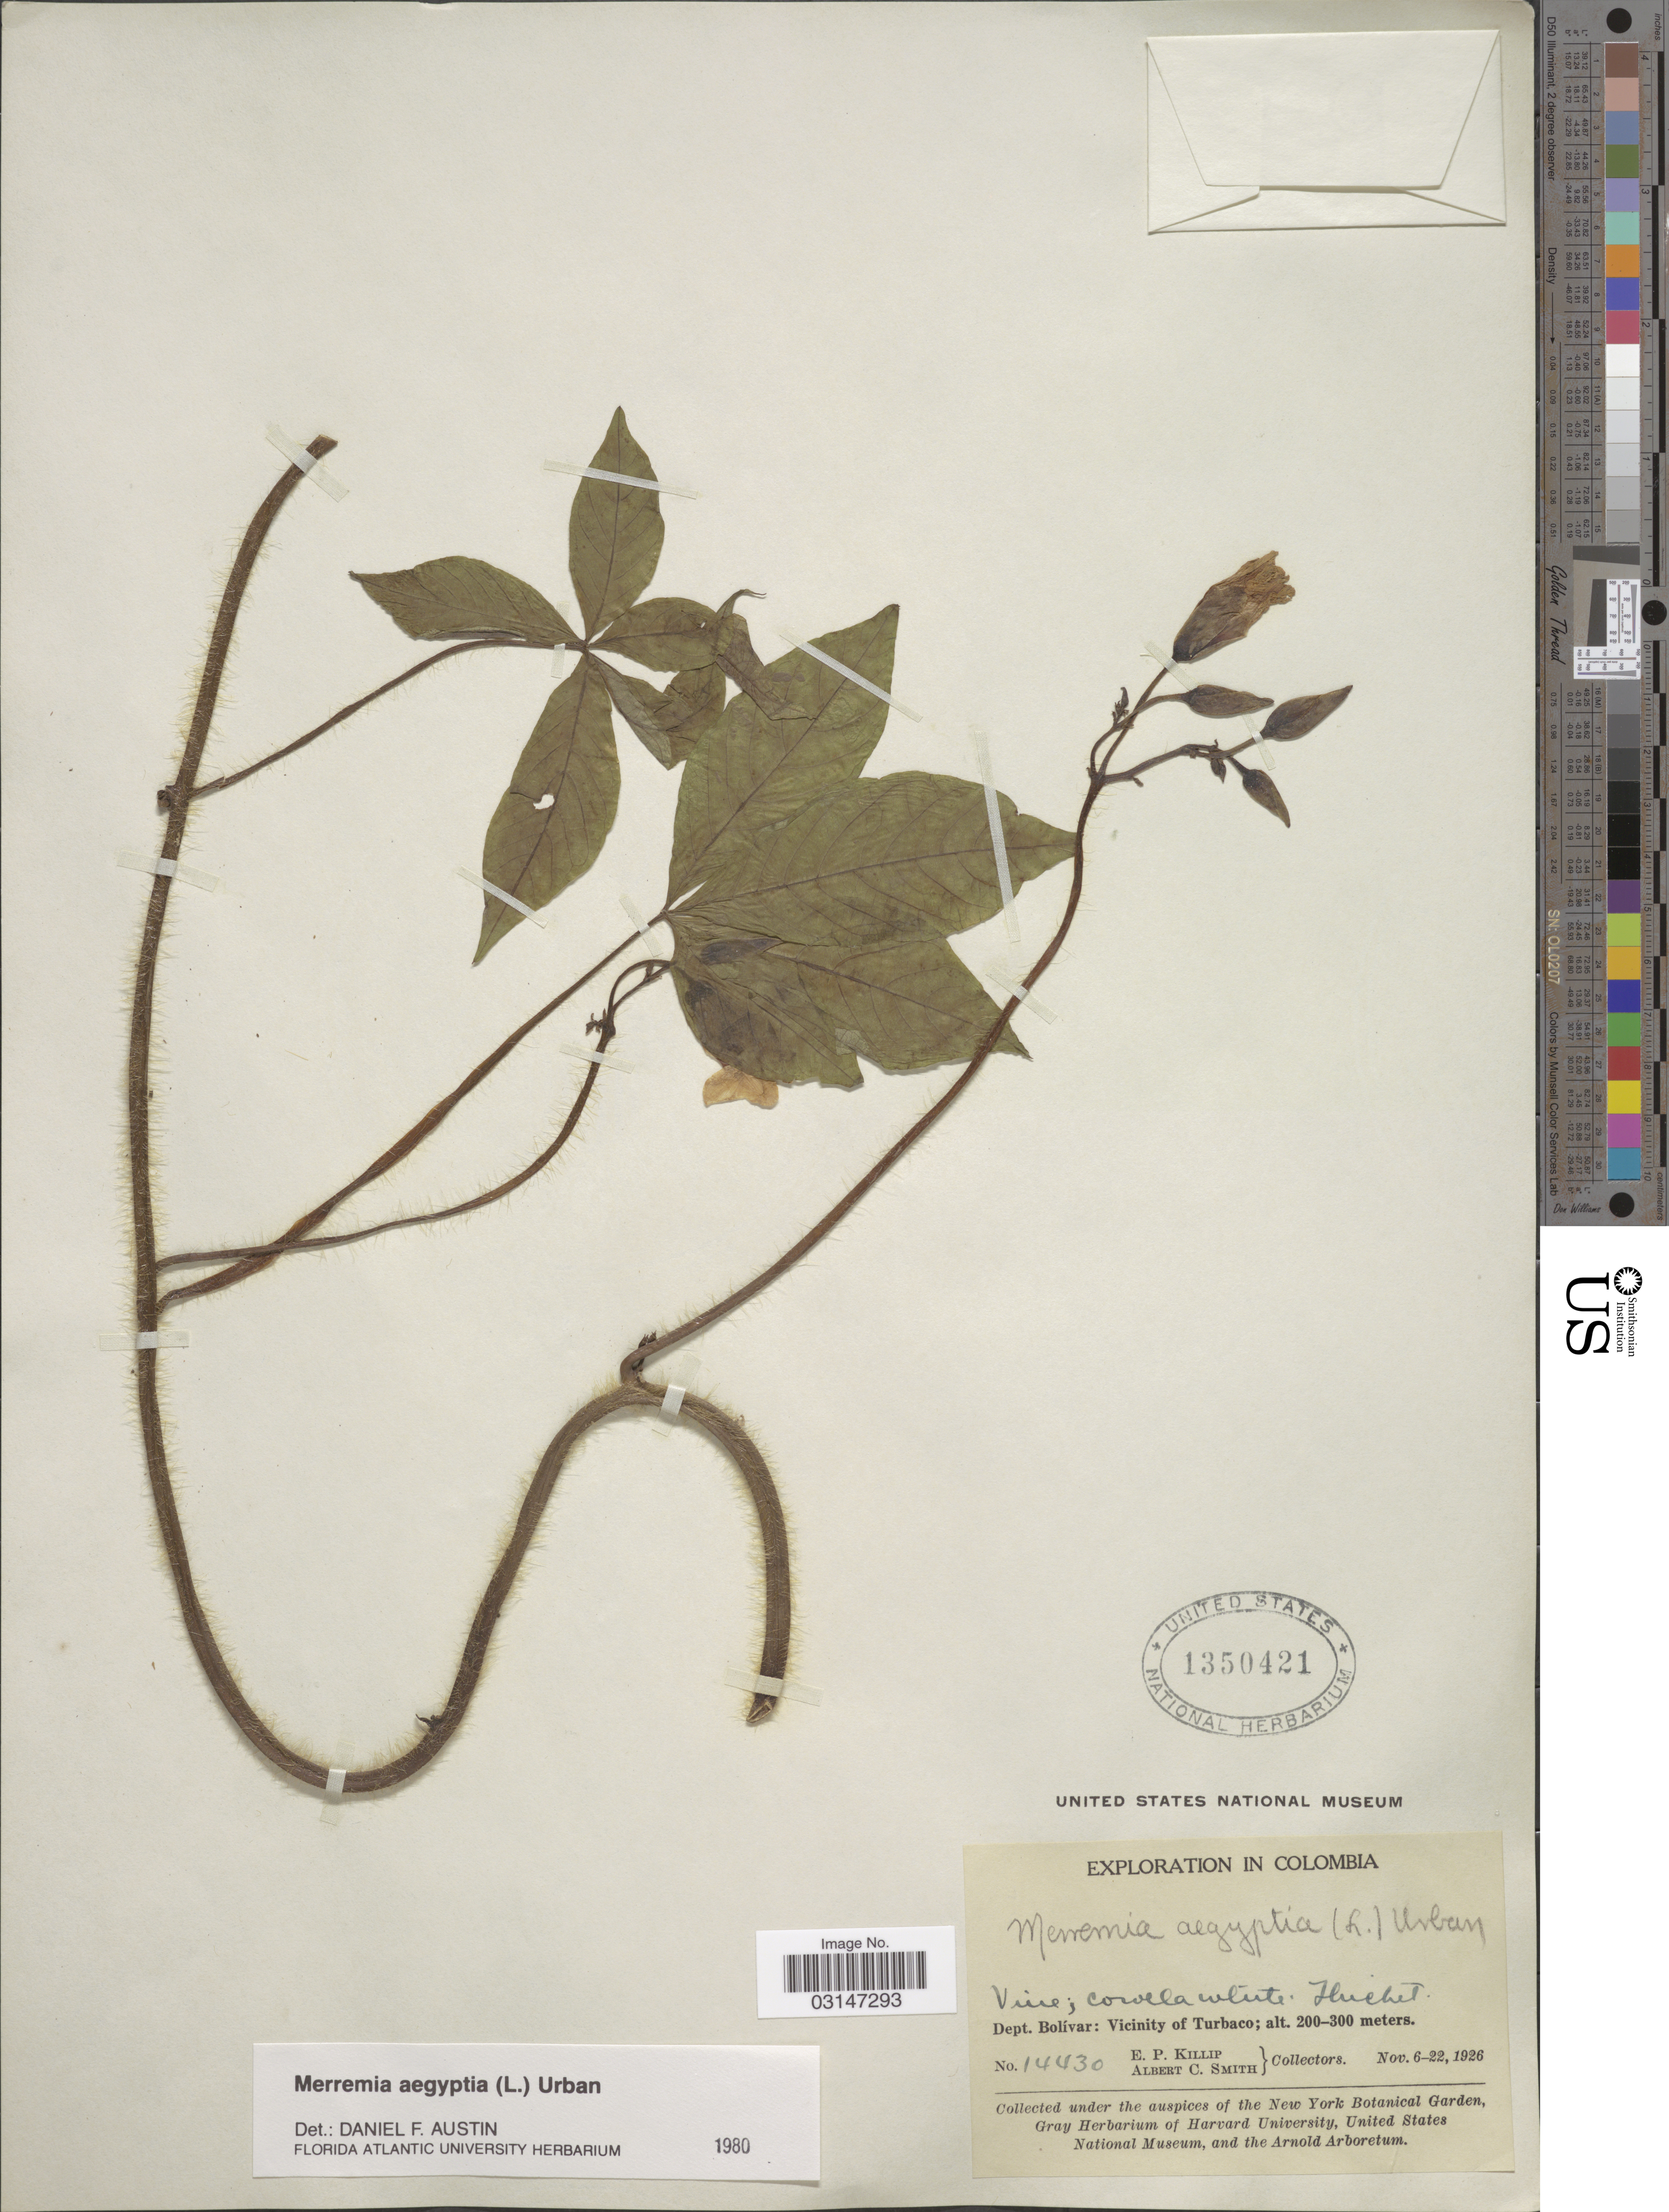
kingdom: Plantae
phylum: Tracheophyta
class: Magnoliopsida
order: Solanales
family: Convolvulaceae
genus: Distimake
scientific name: Distimake aegyptius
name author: (L.) A. R. Simões & Staples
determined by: Strong, Mark T., (BOT), Smithsonian Institution - National Museum of Natural History (UNITED STATES)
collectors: E. P. Killip & A. C. Smith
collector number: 14430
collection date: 1926-11-06/1926-11-22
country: Colombia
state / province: Bolívar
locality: Dept. Bolívar: Vicinity of Turbaco.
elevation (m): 200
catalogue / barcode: US 1350421